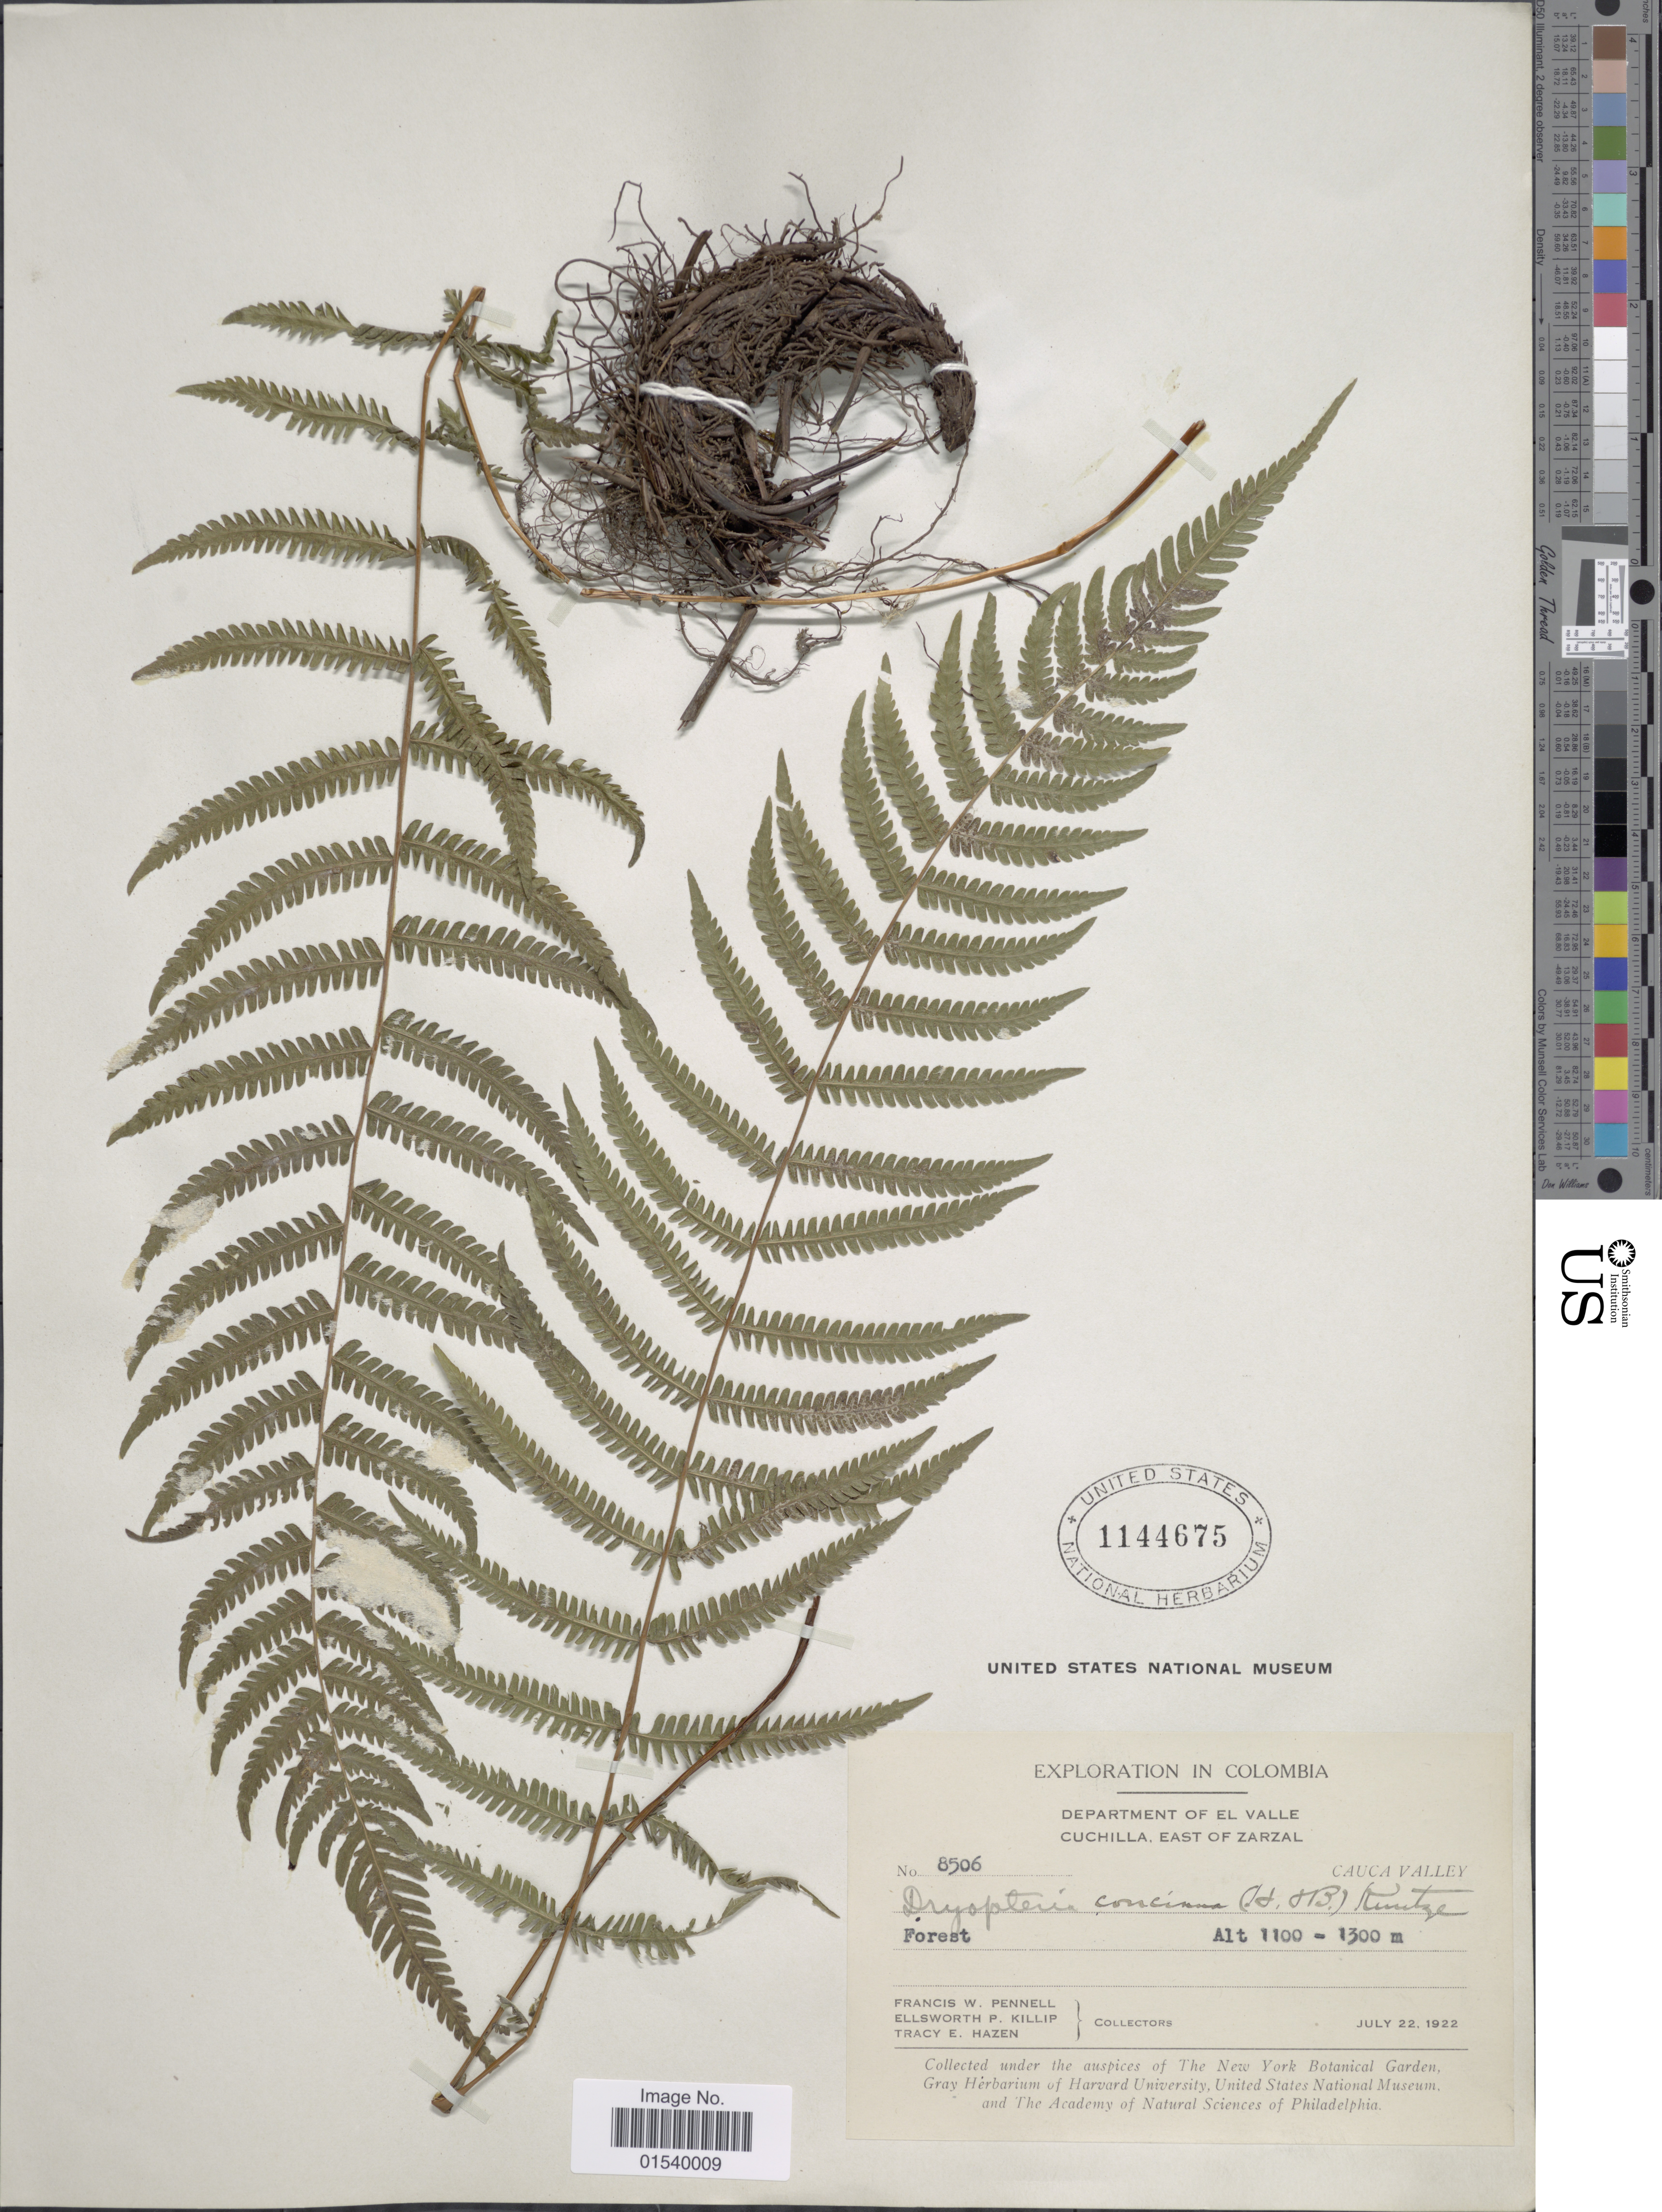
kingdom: Plantae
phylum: Tracheophyta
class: Polypodiopsida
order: Polypodiales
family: Thelypteridaceae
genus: Amauropelta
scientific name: Amauropelta concinna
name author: (Willd.) Pic. Serm.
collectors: F. W. Pennell, E. P. Killip & T. E. Hazen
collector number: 8506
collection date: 1922-07-22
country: Colombia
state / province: Cauca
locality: Department of El Valle Cuchilla, East of Zarzal, Cauca Valley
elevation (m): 1100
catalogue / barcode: US 1144675